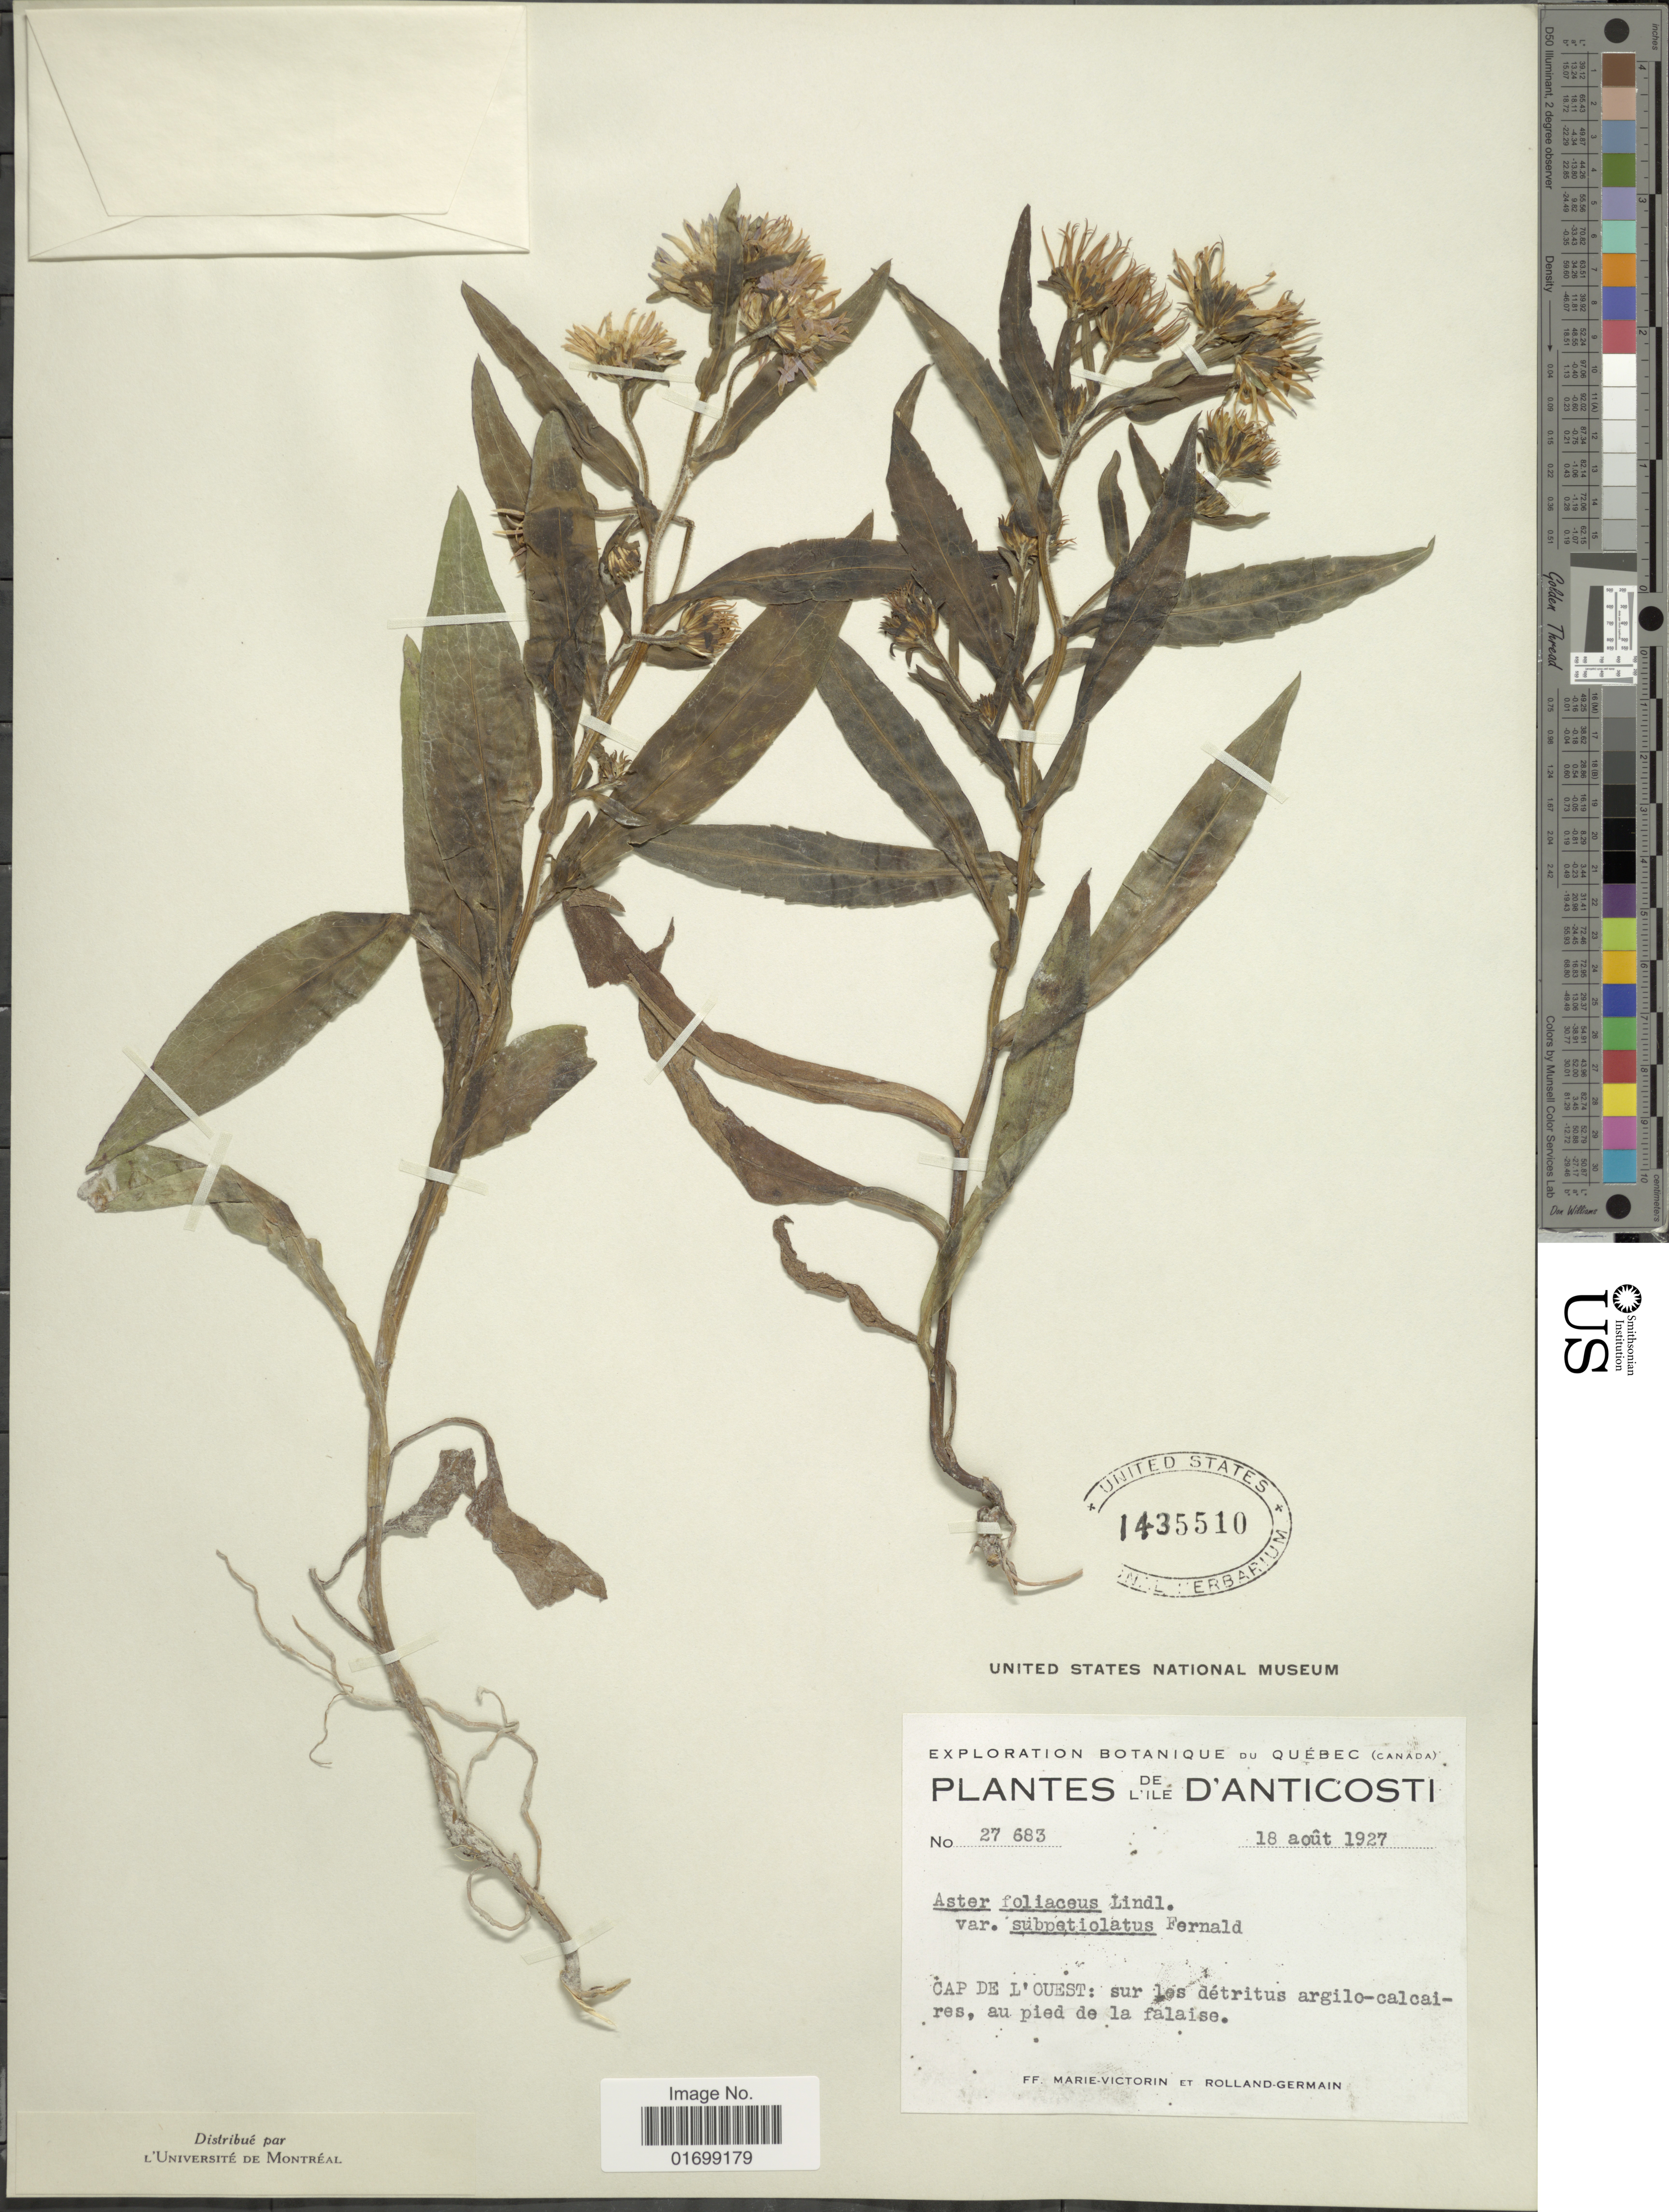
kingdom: Plantae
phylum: Tracheophyta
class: Magnoliopsida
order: Asterales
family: Asteraceae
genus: Symphyotrichum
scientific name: Symphyotrichum foliaceum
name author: (Lindl. ex DC.) G.L. Nesom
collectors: Fr. Marie-Victorin & Rolland-Germain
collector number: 27683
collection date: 1927-08-18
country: Canada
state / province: Quebec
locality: L'ile D'Anticosti, Cap de L'Ouest: sur les detritus argilo-calcaires au pied de la falaise.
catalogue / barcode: US 1435510